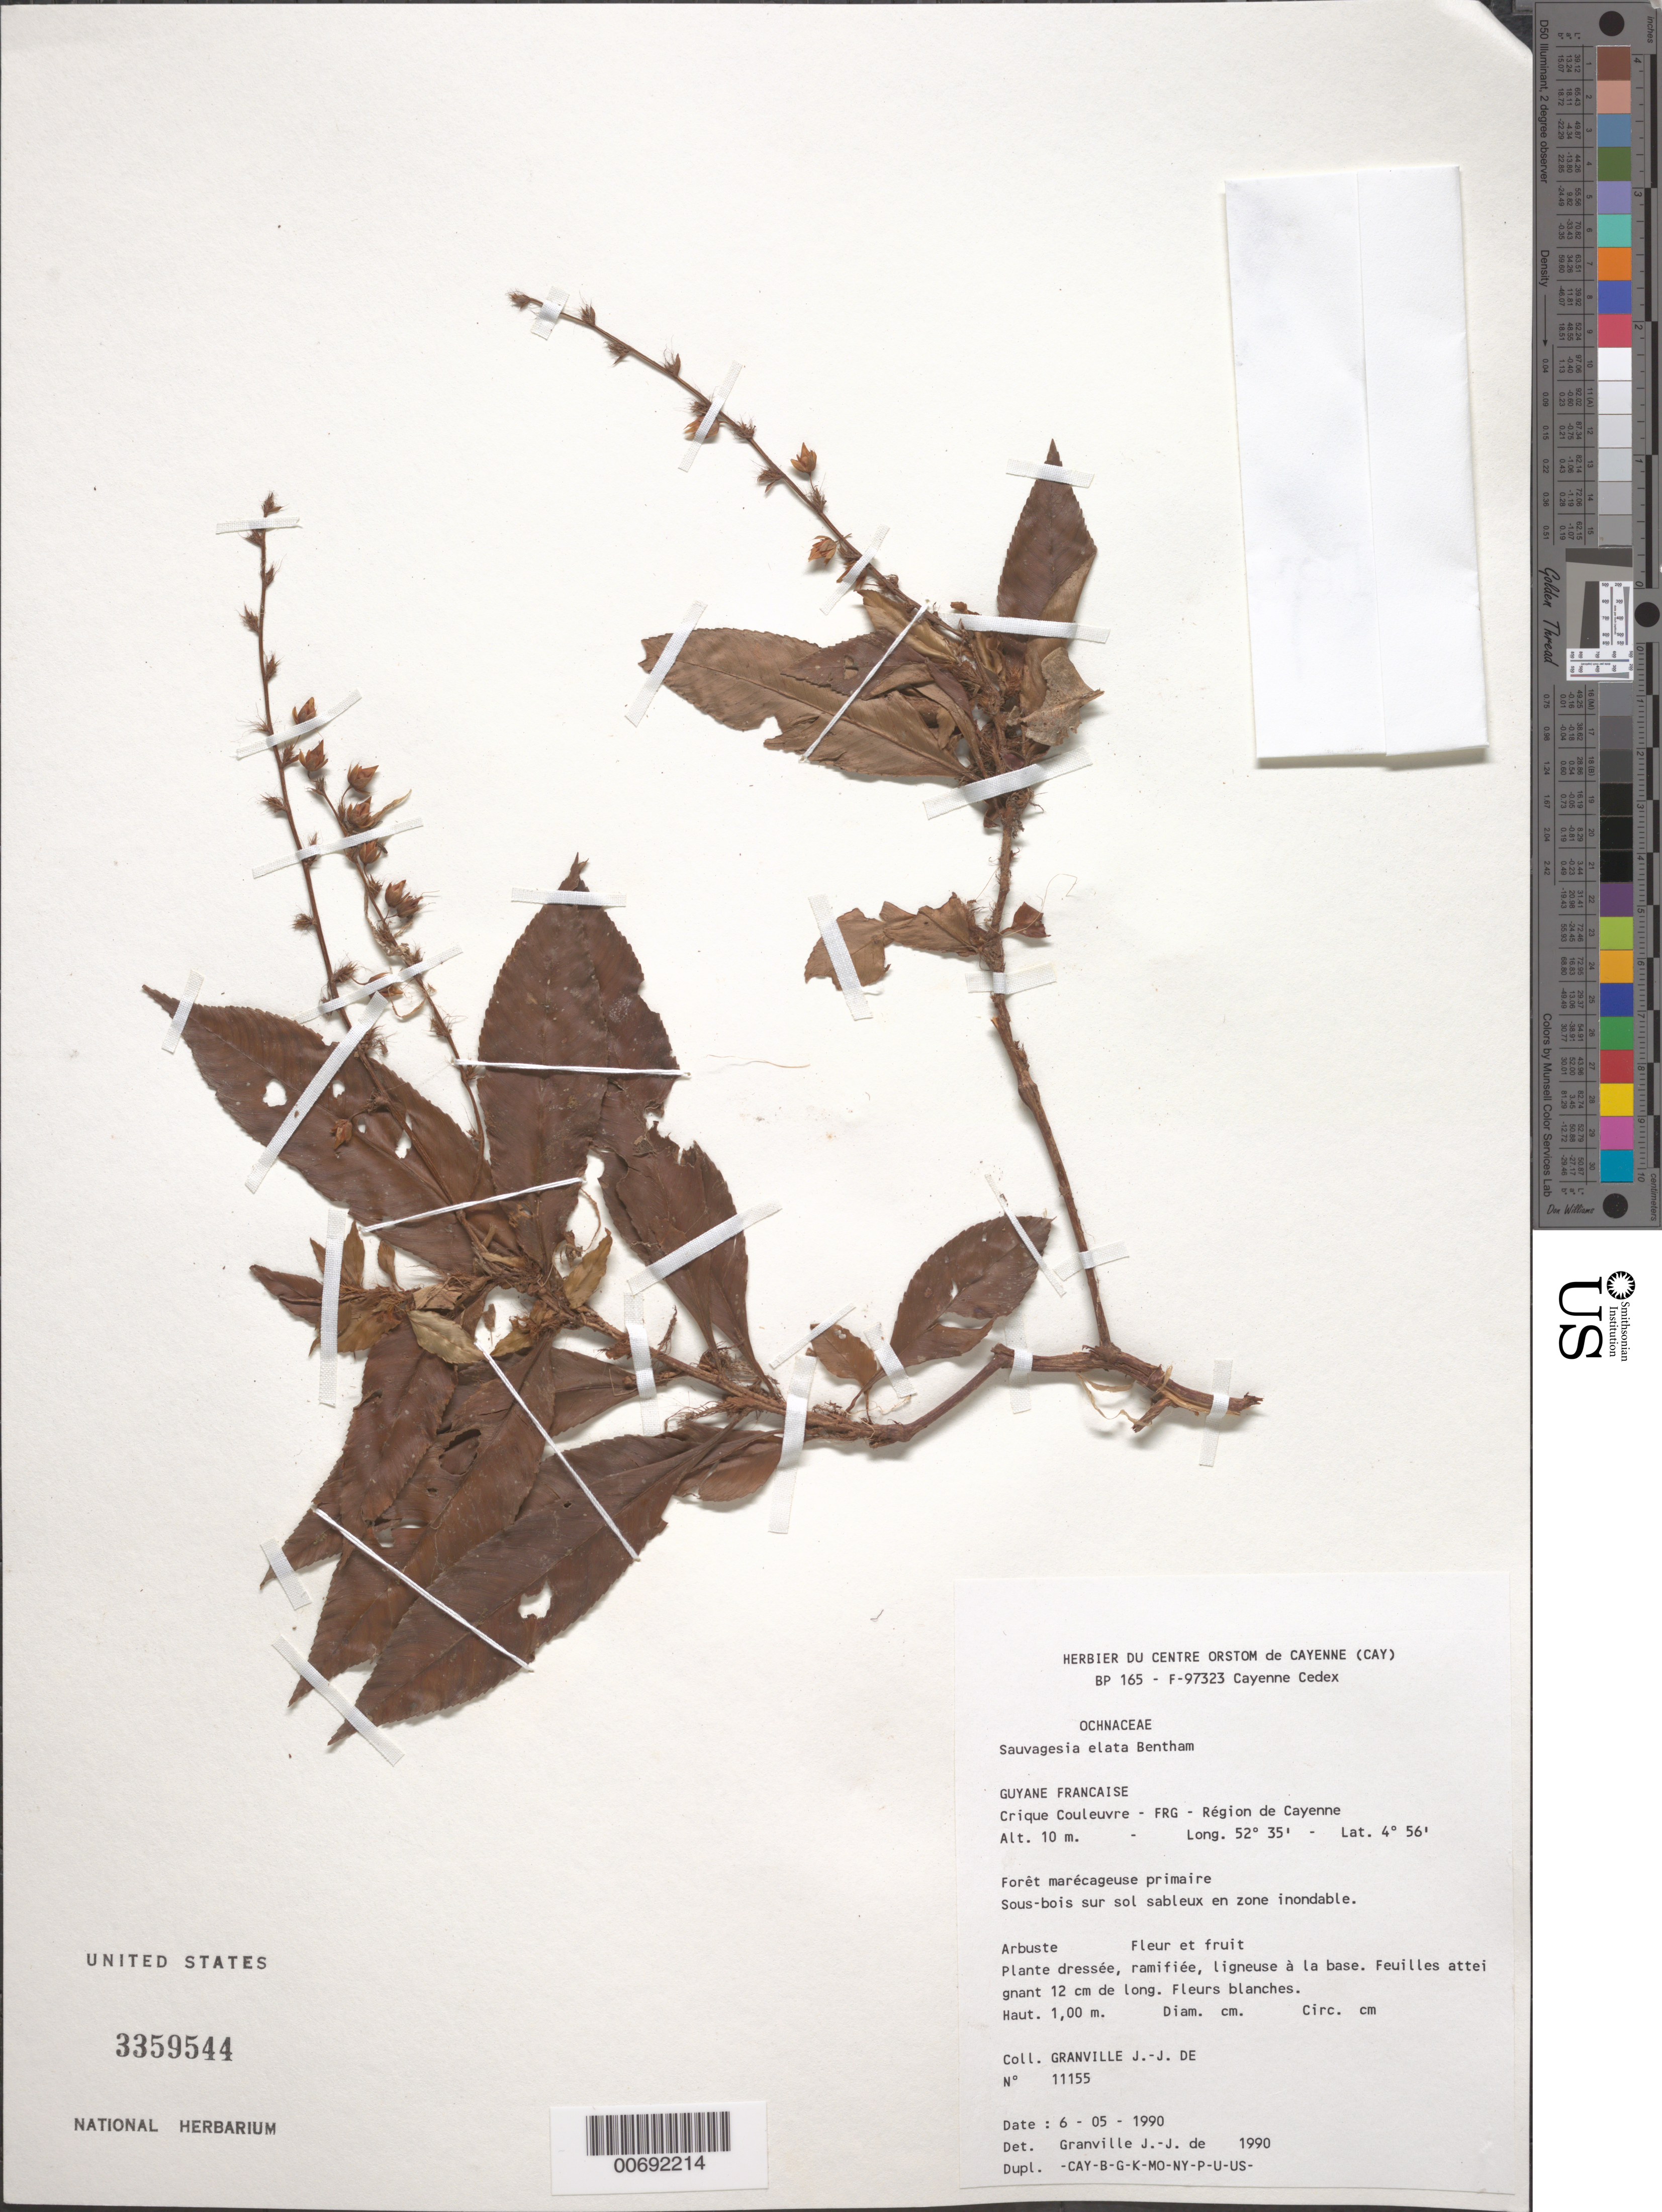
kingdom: Plantae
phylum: Tracheophyta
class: Magnoliopsida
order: Malpighiales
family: Ochnaceae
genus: Sauvagesia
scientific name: Sauvagesia elata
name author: Benth.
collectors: J.-J. de Granville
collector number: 11155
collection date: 1990-05-06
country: French Guiana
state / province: Cayenne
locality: Crique Couleuvre - FRG - Région de Cayenne.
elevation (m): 10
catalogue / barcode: US 3359544